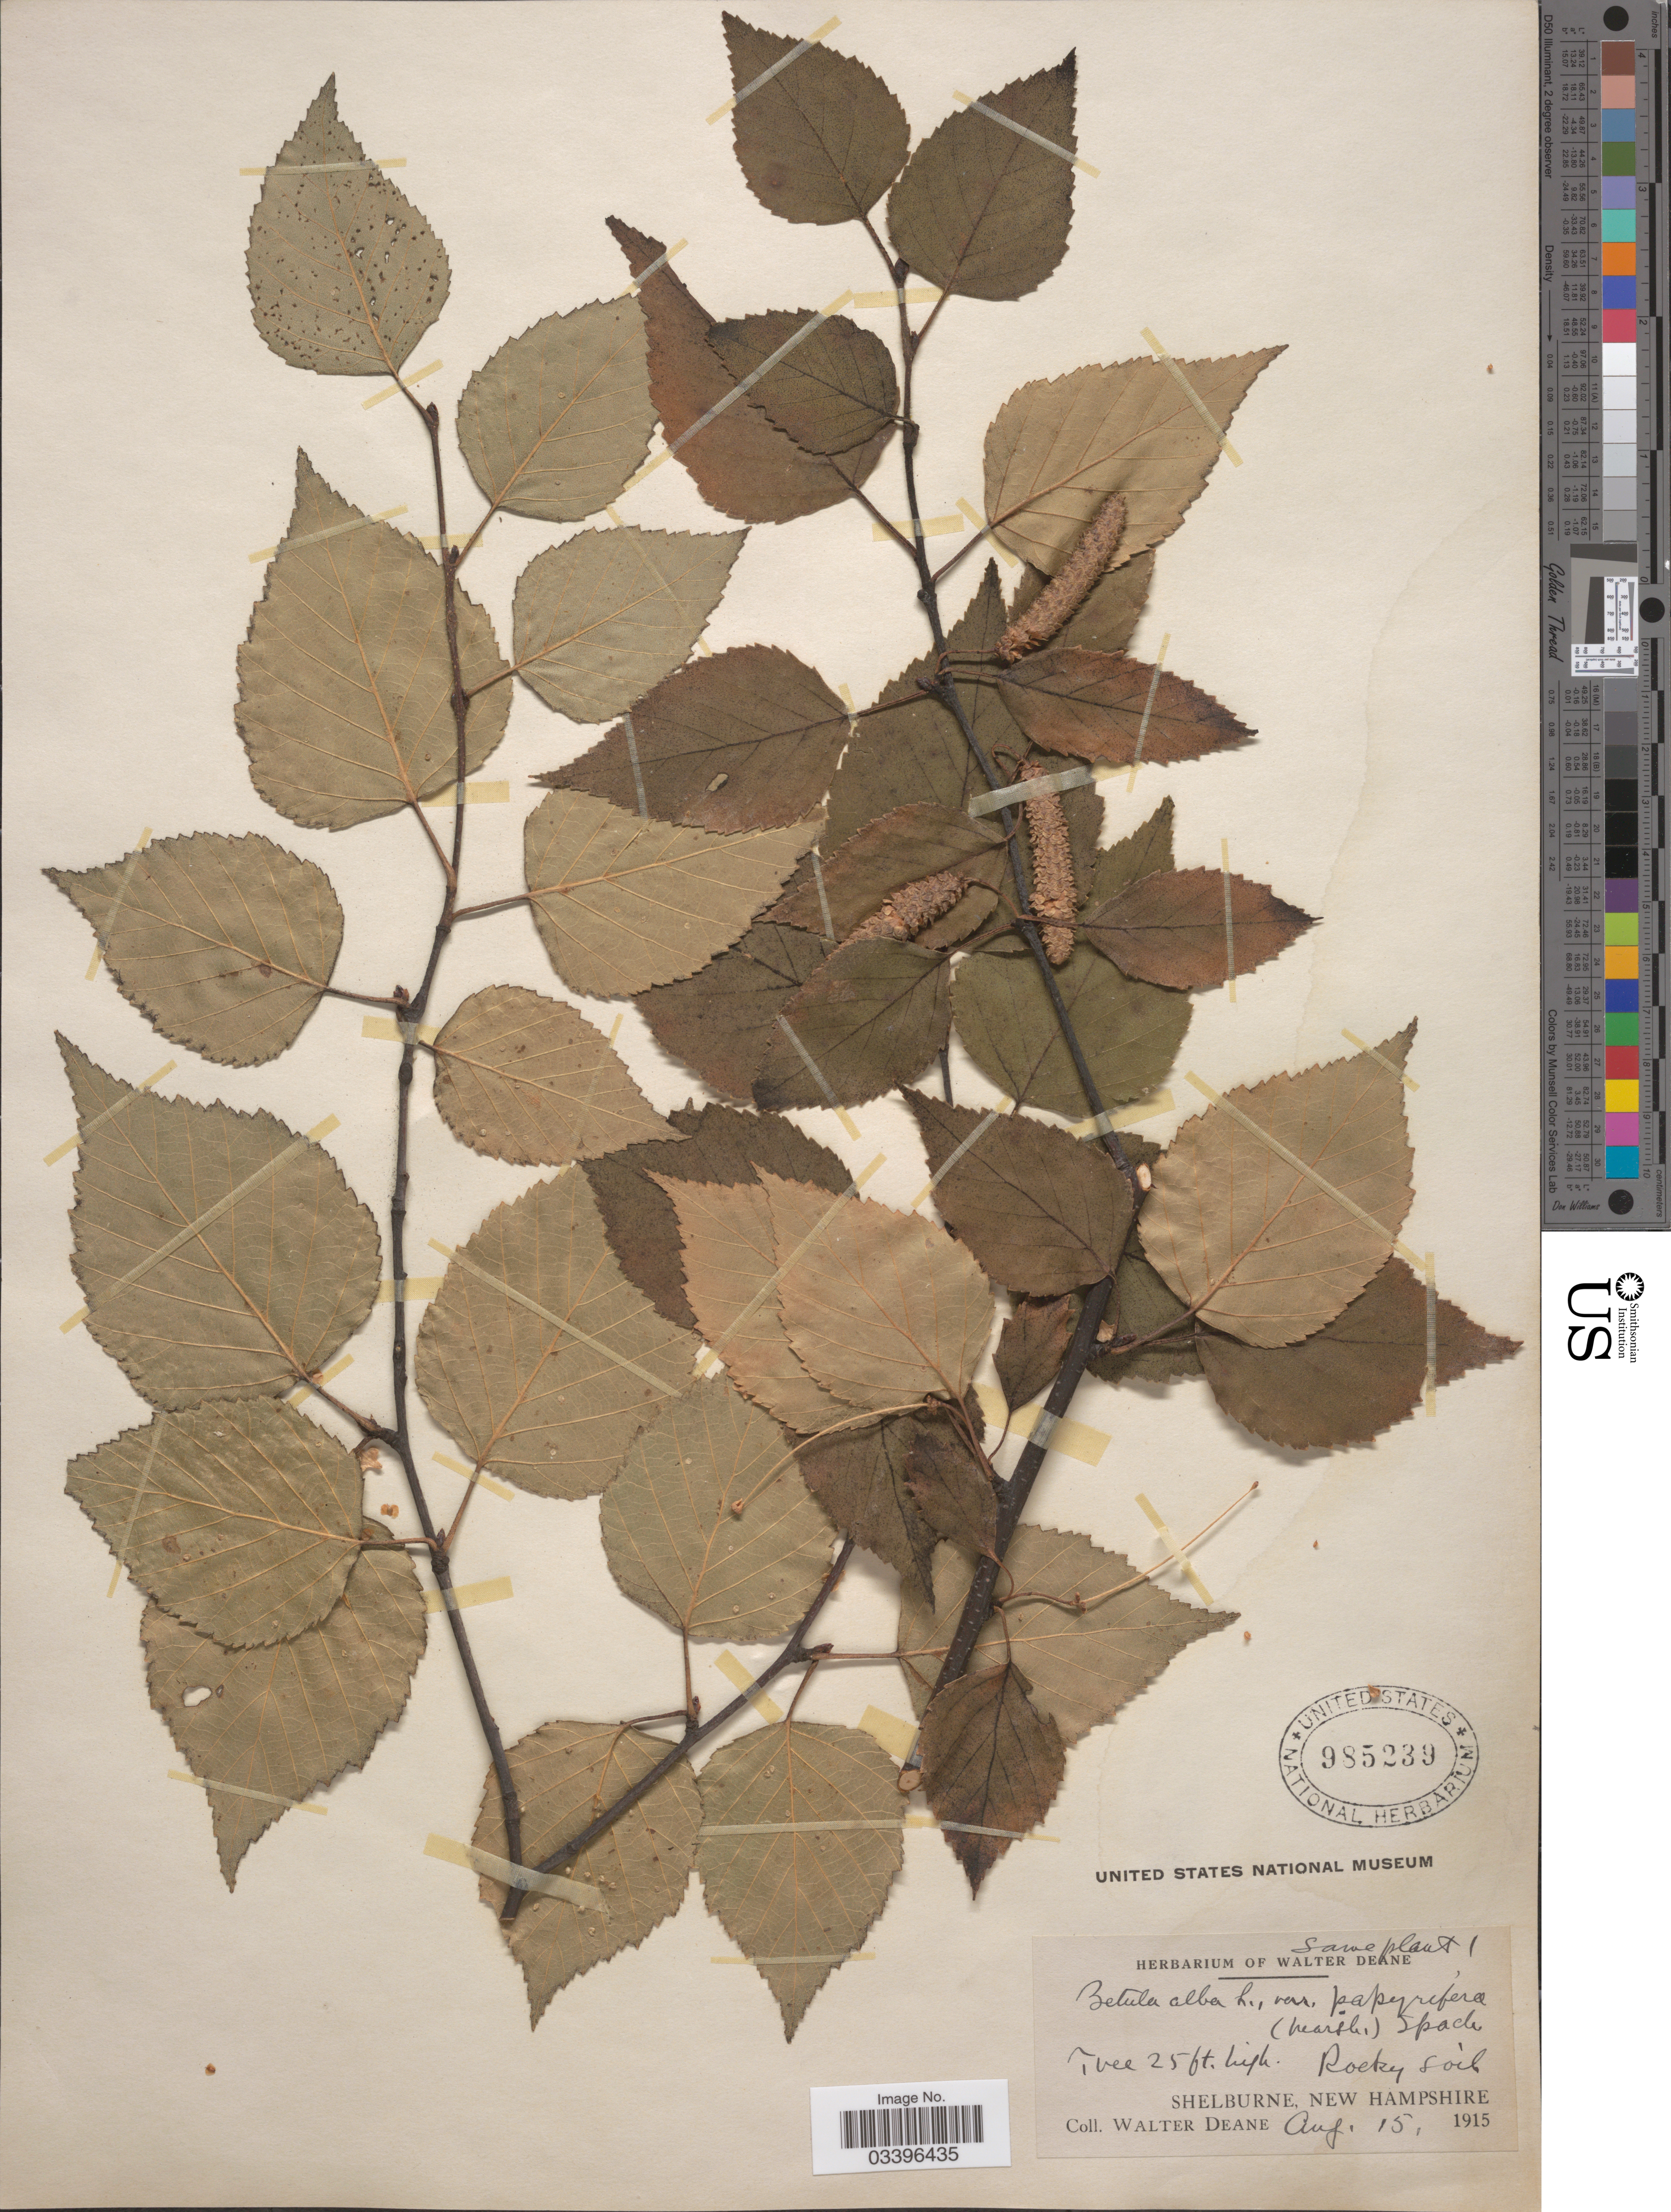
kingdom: Plantae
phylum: Tracheophyta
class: Magnoliopsida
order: Fagales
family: Betulaceae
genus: Betula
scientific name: Betula papyrifera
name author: Marshall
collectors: W. Deane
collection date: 1915-08-15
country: United States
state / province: New Hampshire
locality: Shelburne.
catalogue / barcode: US 985239